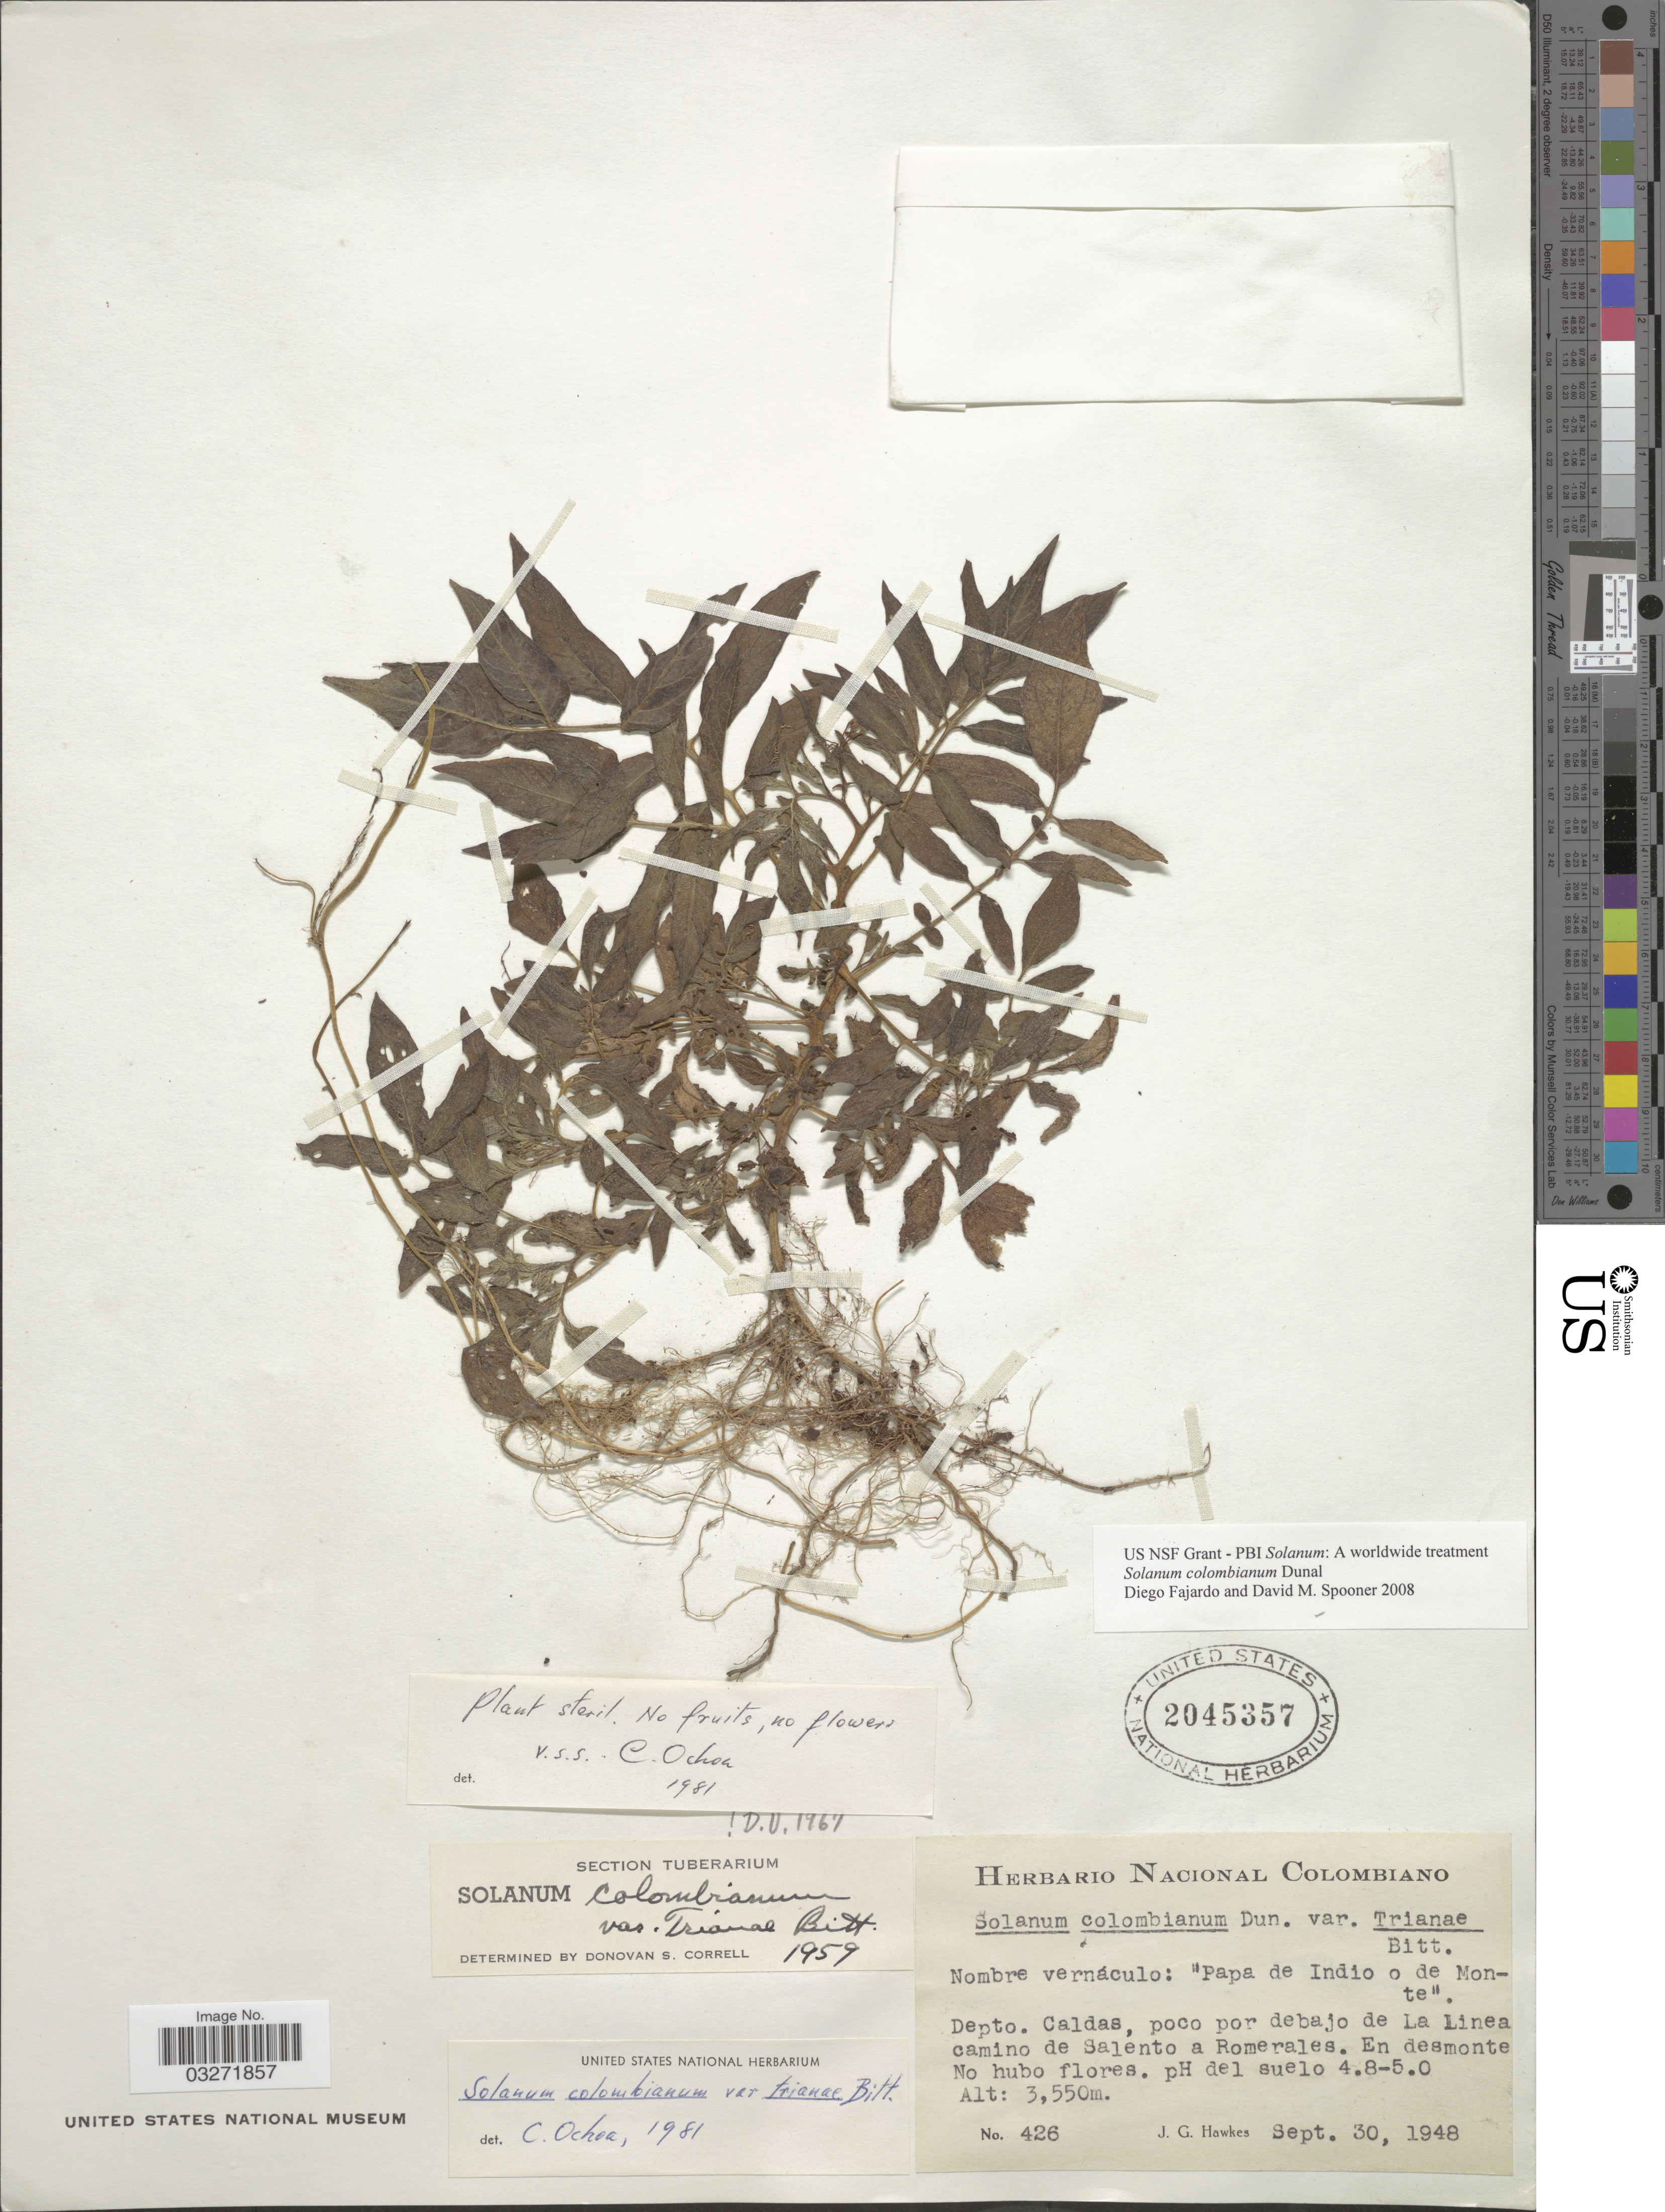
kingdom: Plantae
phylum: Tracheophyta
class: Magnoliopsida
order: Solanales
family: Solanaceae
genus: Solanum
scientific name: Solanum colombianum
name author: Dunal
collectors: J. Hawkes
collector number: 426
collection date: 1948-09-30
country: Colombia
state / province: Caldas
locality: Depto. Caldas, poco por debajo de La Linea camino de Salento a Romerales.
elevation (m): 3550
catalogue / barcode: US 2045357